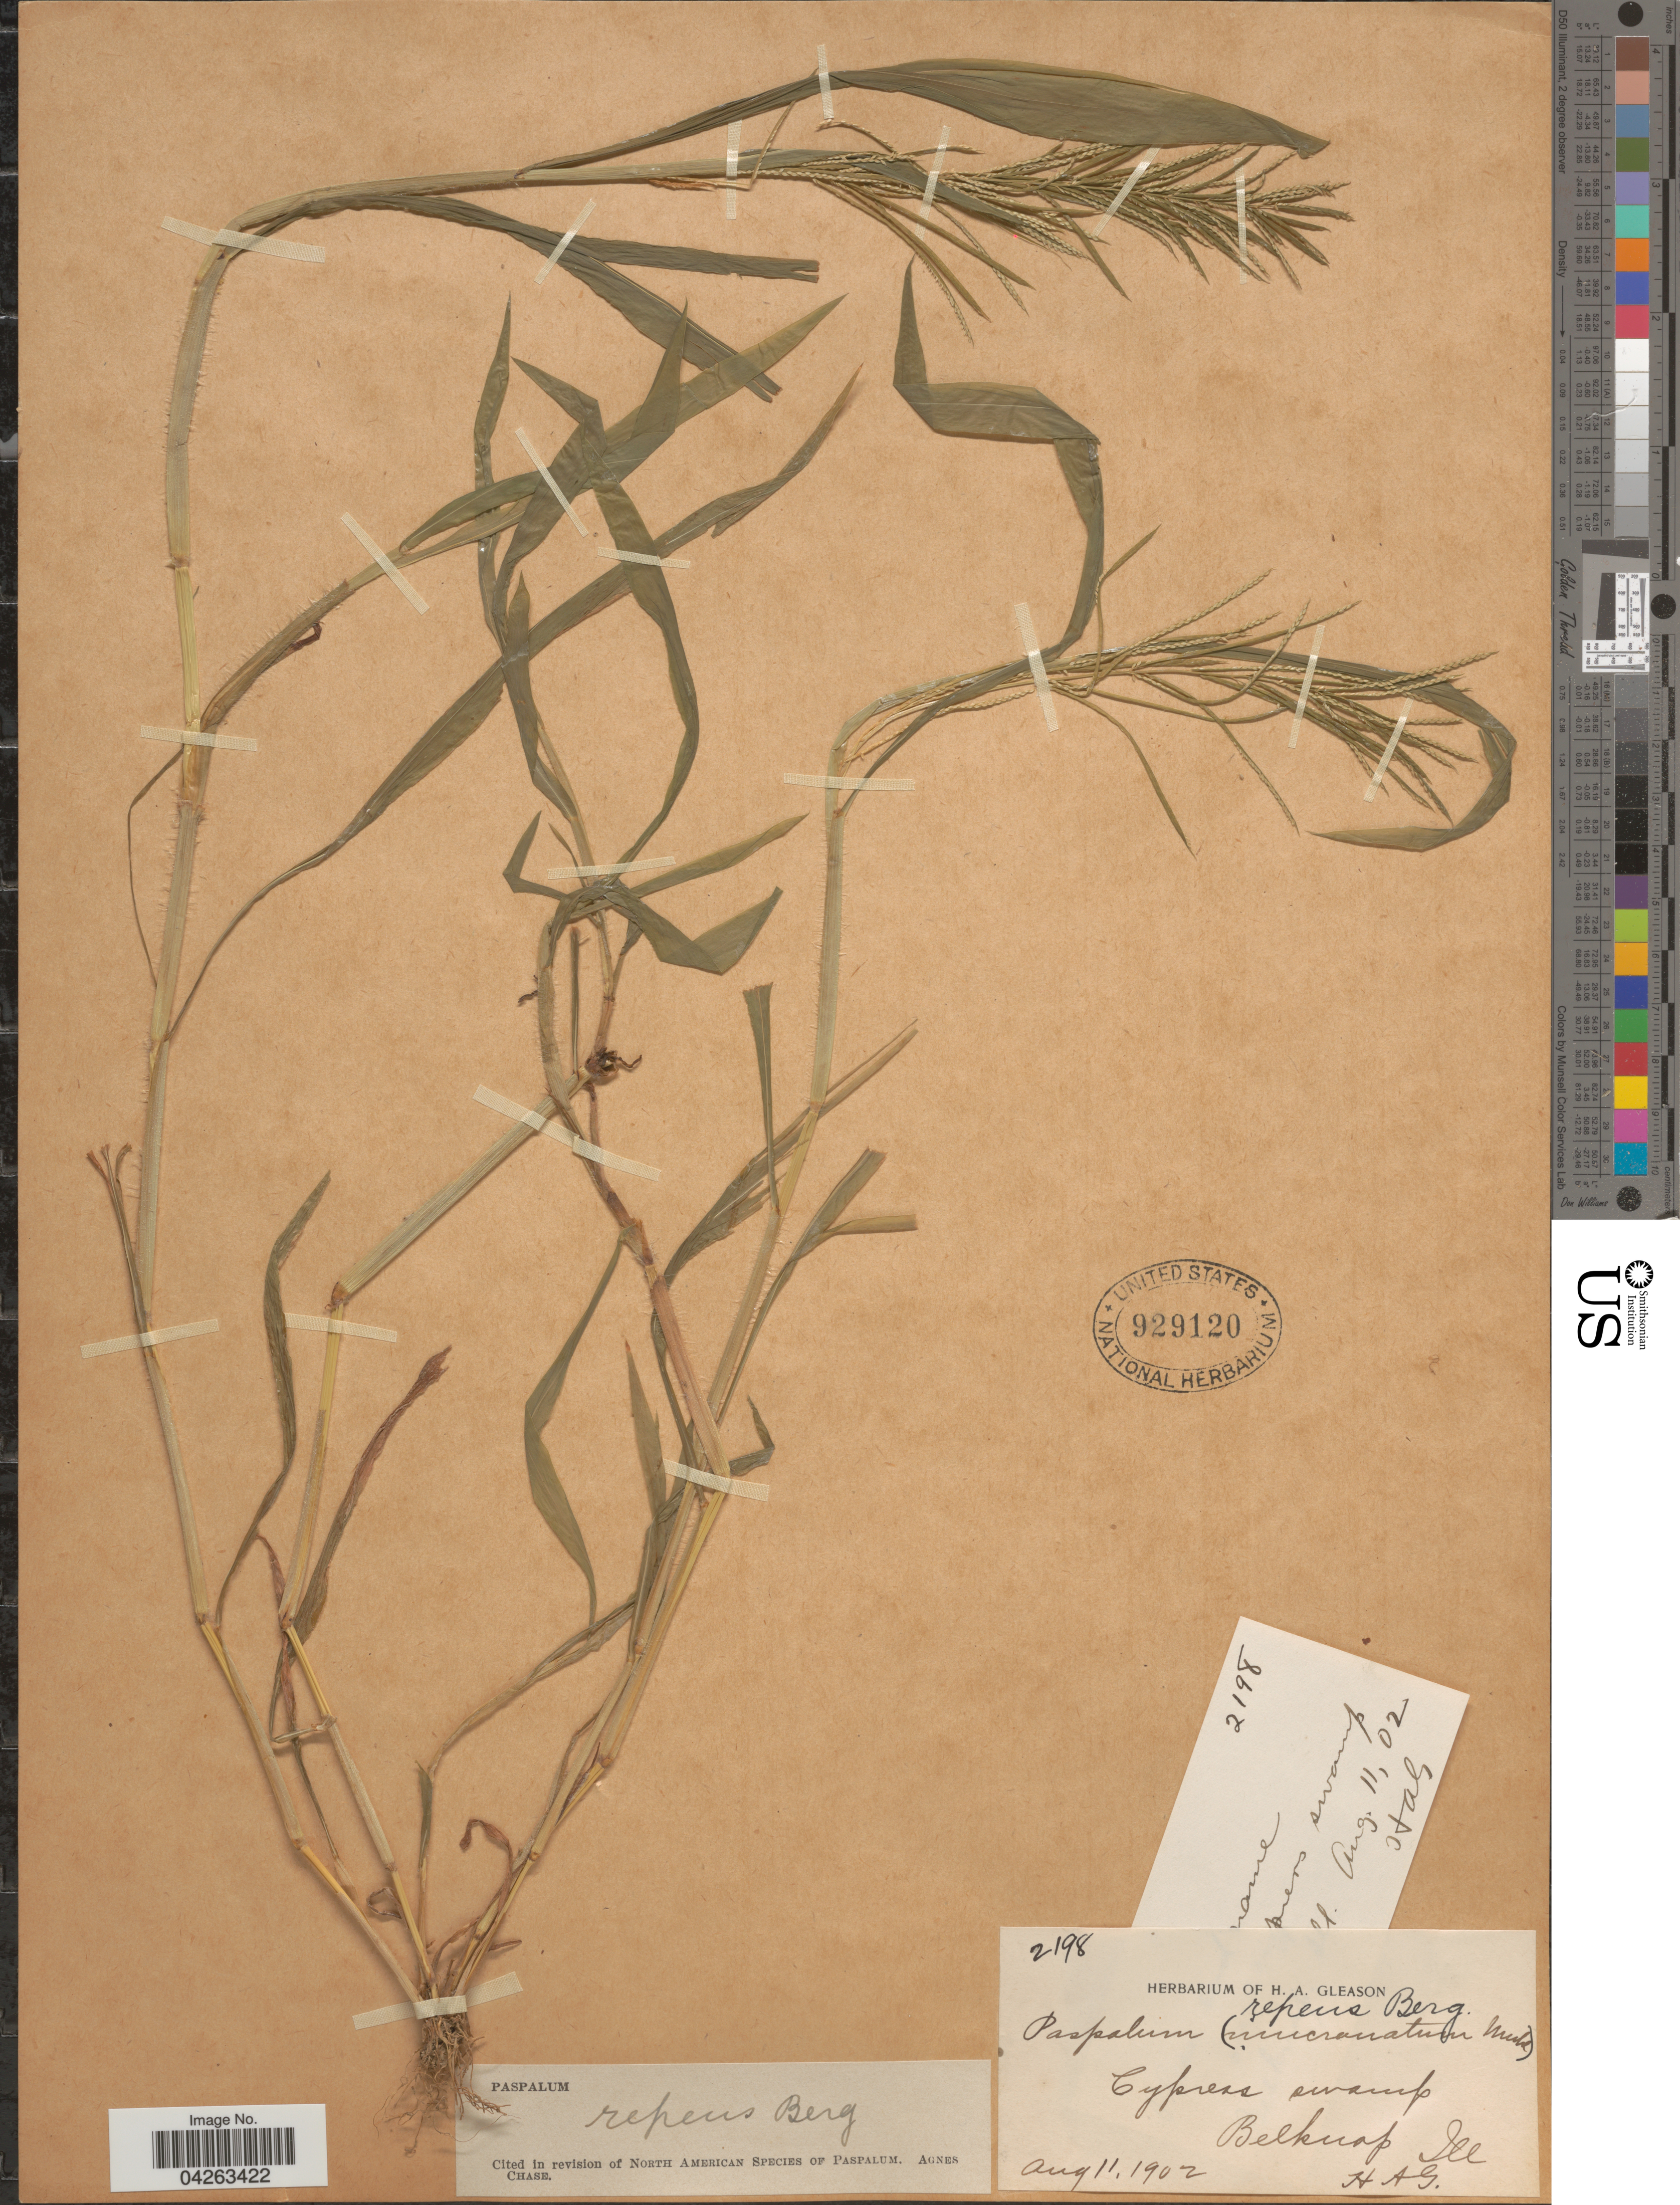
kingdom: Plantae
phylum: Tracheophyta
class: Liliopsida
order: Poales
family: Poaceae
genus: Paspalum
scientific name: Paspalum repens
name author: P.J. Bergius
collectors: H. A. Gleason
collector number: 2198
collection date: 1902-08-11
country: United States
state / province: Illinois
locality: Cypress swamp. Belknap.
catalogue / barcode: US 929120